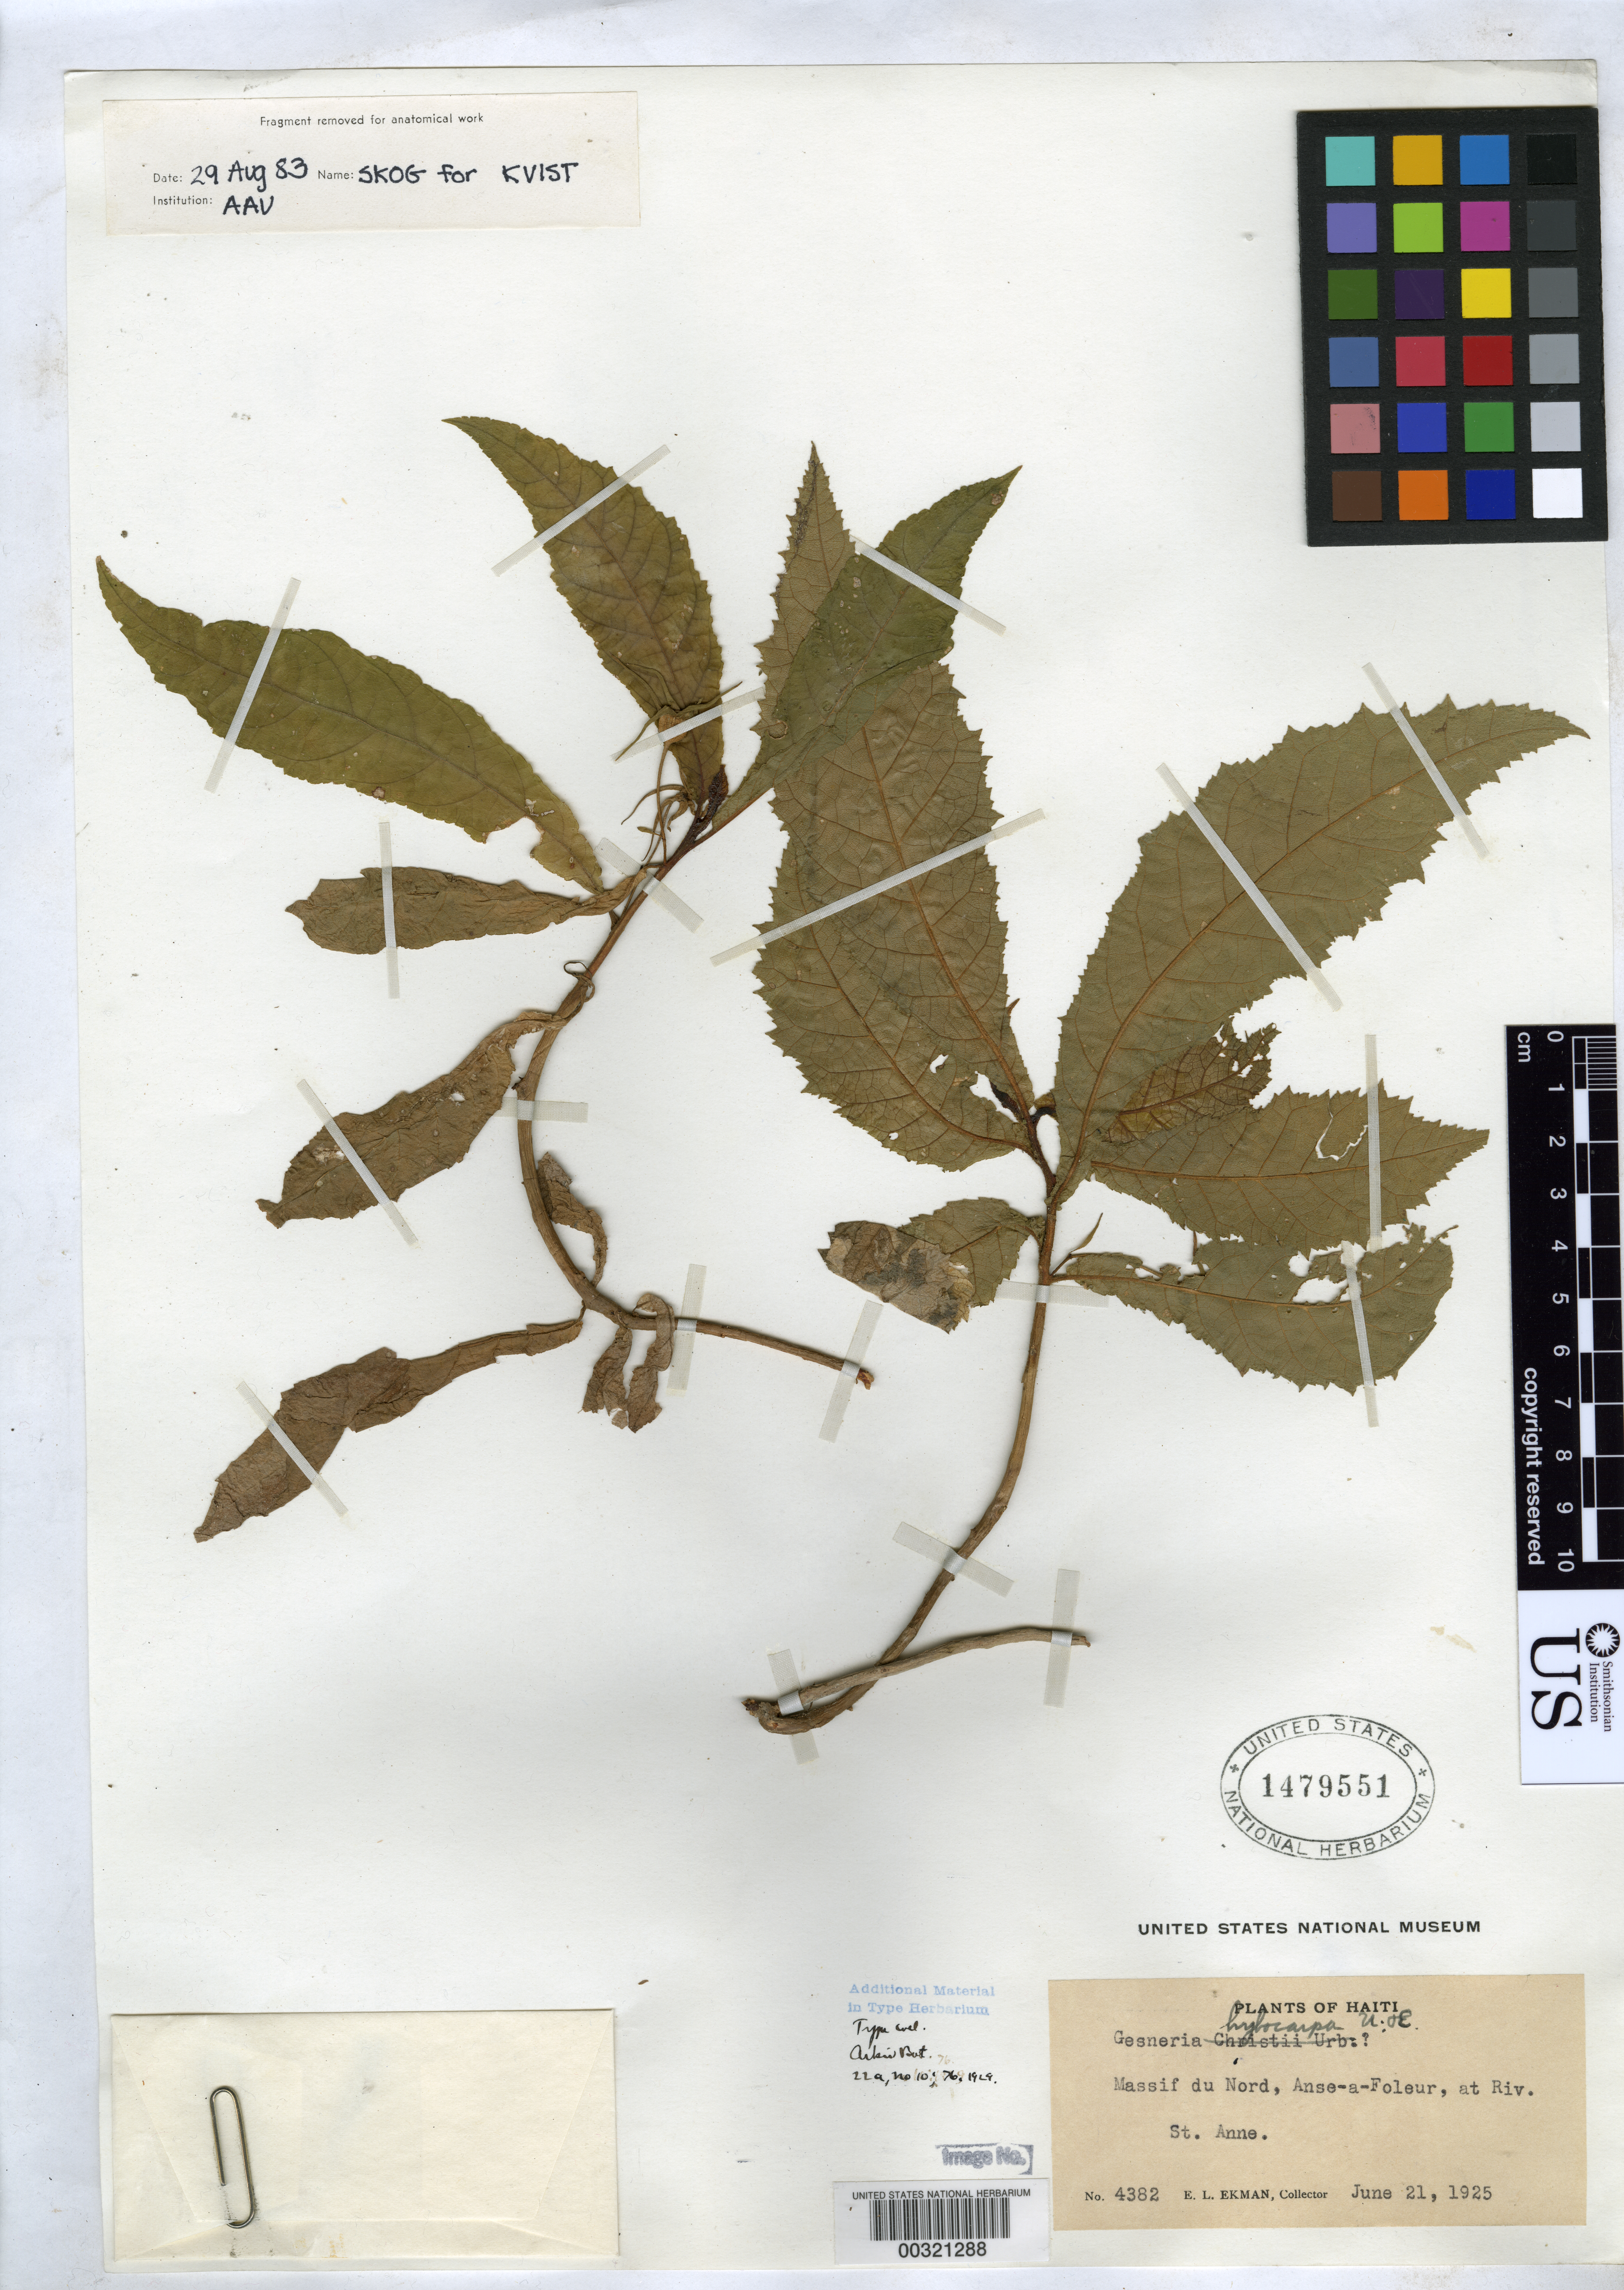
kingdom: Plantae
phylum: Tracheophyta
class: Magnoliopsida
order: Lamiales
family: Gesneriaceae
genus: Gesneria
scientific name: Gesneria hybocarpa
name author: Urb. & Ekman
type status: Isotype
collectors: E. L. Ekman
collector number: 4382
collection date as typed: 21 Jun 1925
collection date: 1925-06-21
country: Haiti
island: Hispaniola Island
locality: Massif du Nord in Anse-a-Foleur, Riviere St. Anne.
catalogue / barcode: US 1479551